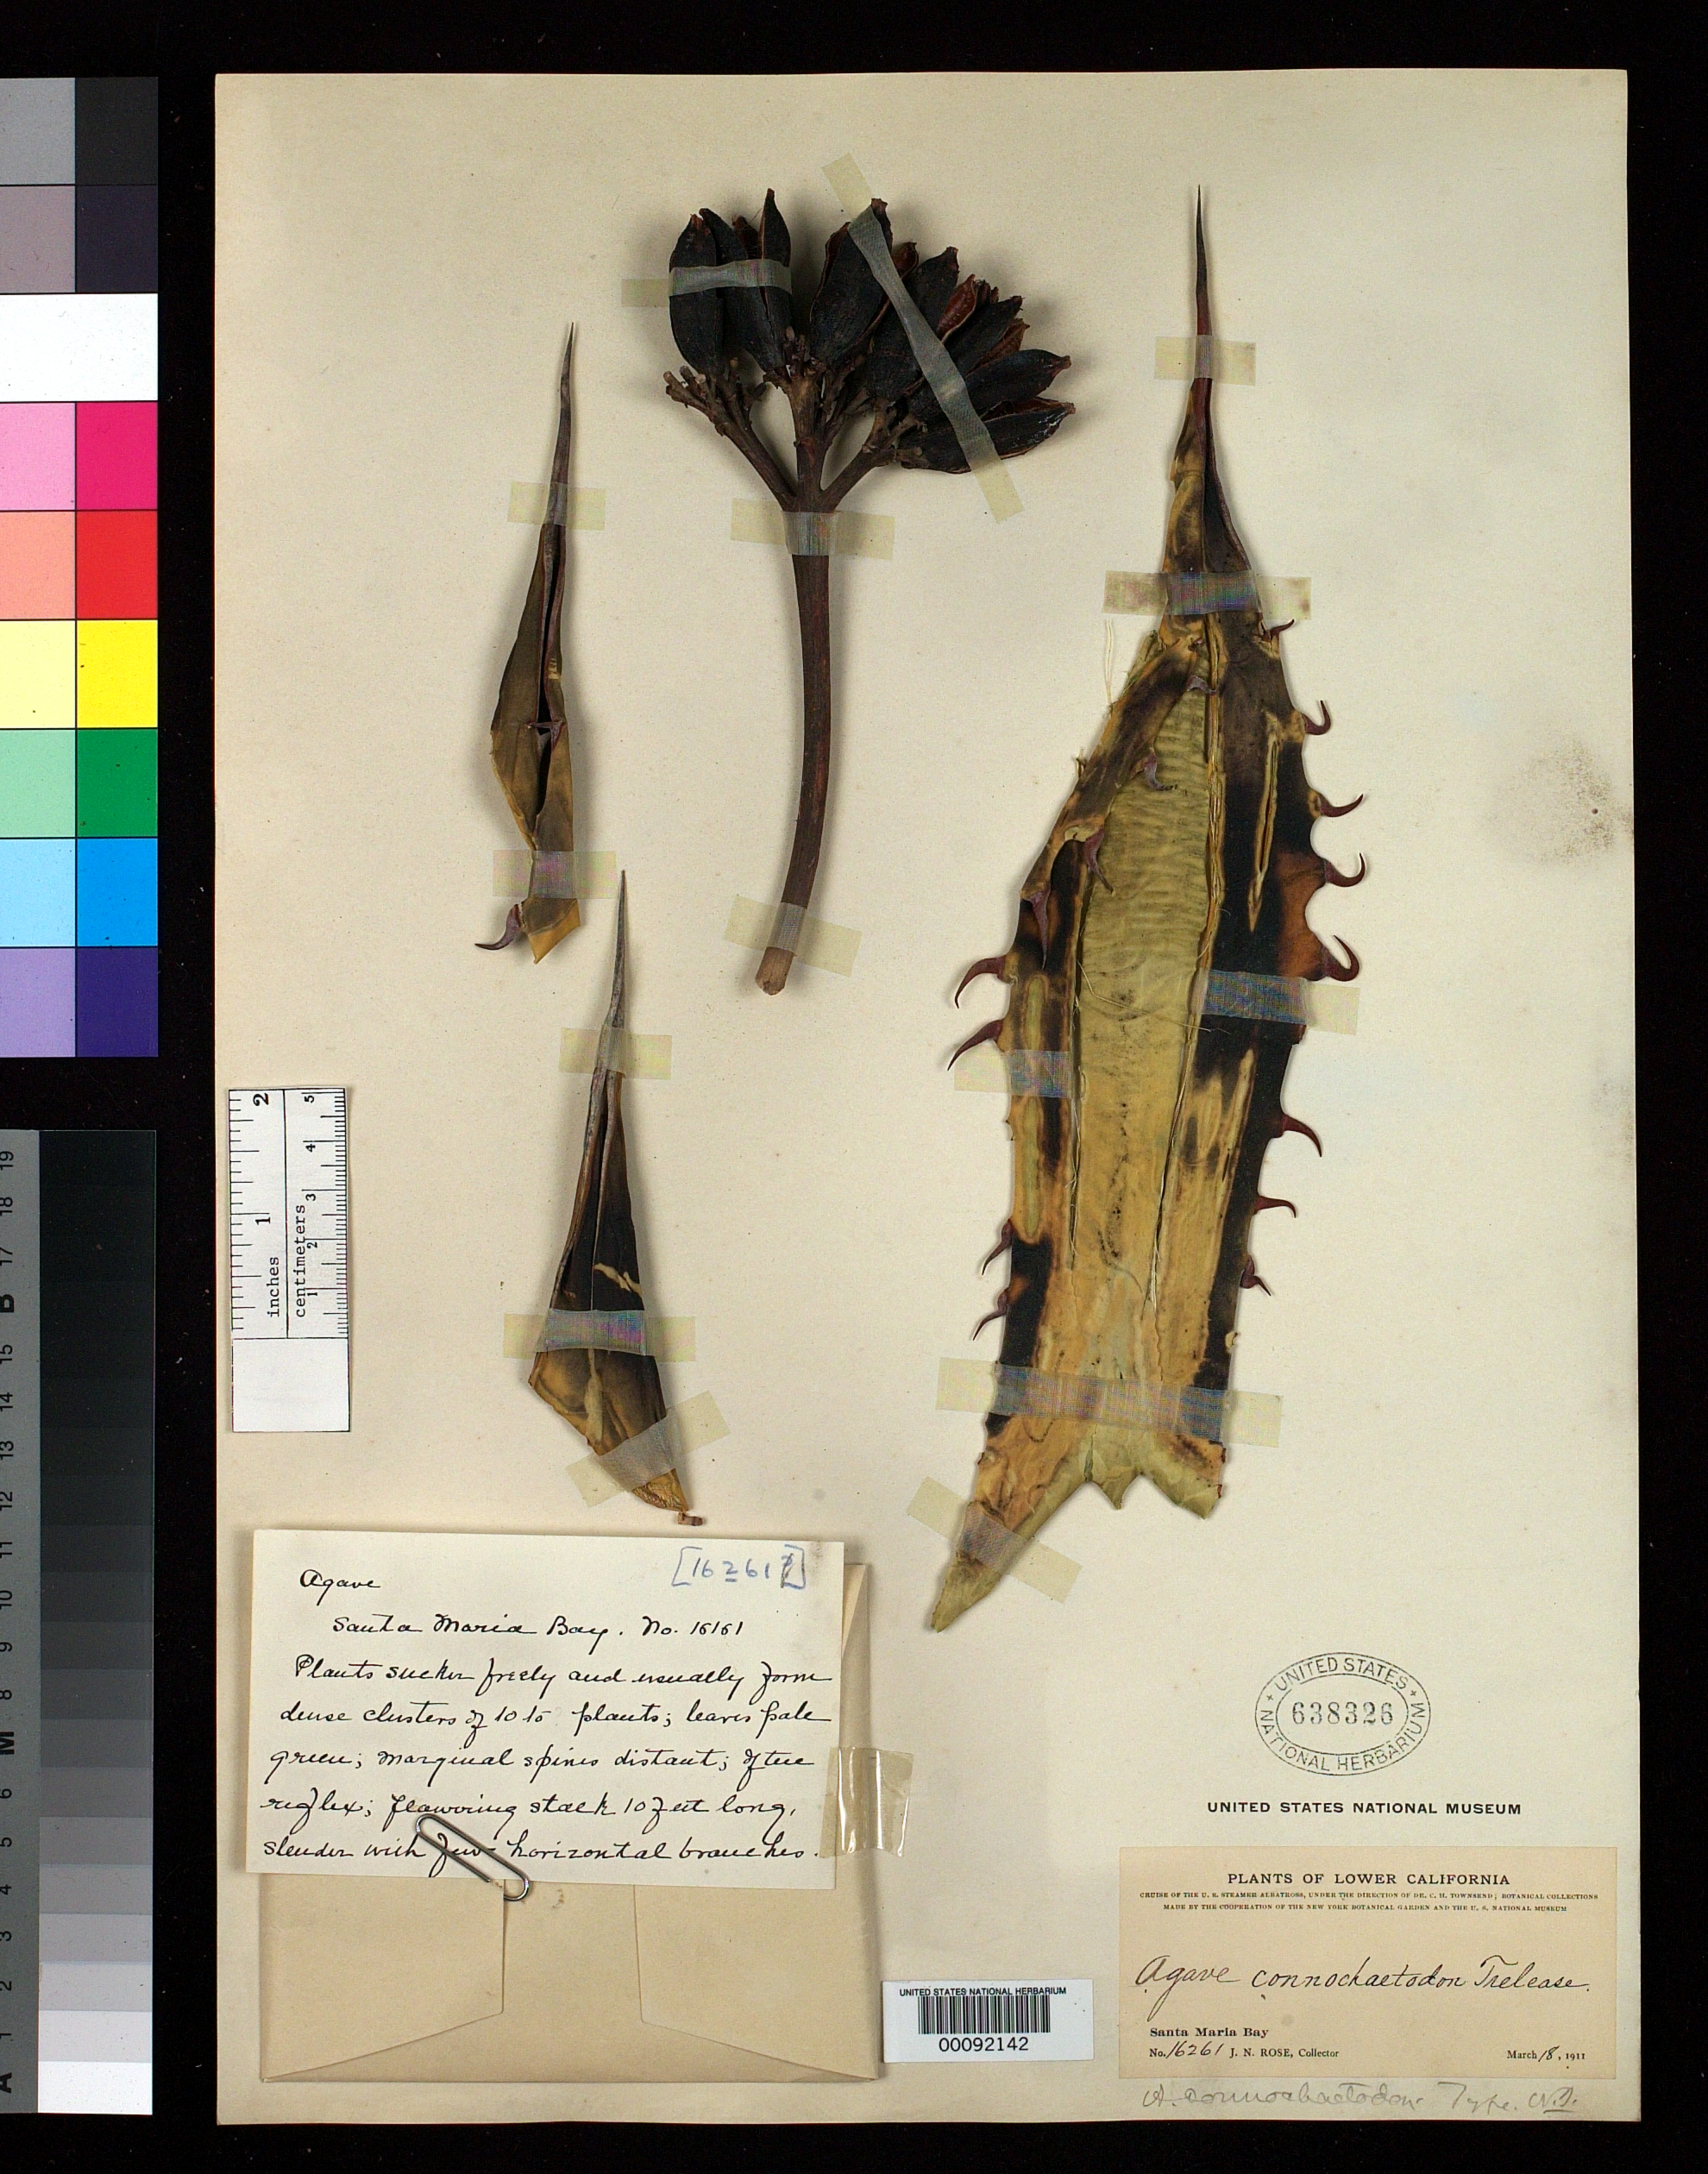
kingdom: Plantae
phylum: Tracheophyta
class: Liliopsida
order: Asparagales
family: Asparagaceae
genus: Agave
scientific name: Agave connochaetodon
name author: Trel.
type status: Holotype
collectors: J. N. Rose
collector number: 16261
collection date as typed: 18 Mar 1911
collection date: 1911-03-18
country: Mexico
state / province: Baja California Sur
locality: Santa Maria Bay.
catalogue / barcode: US 638326